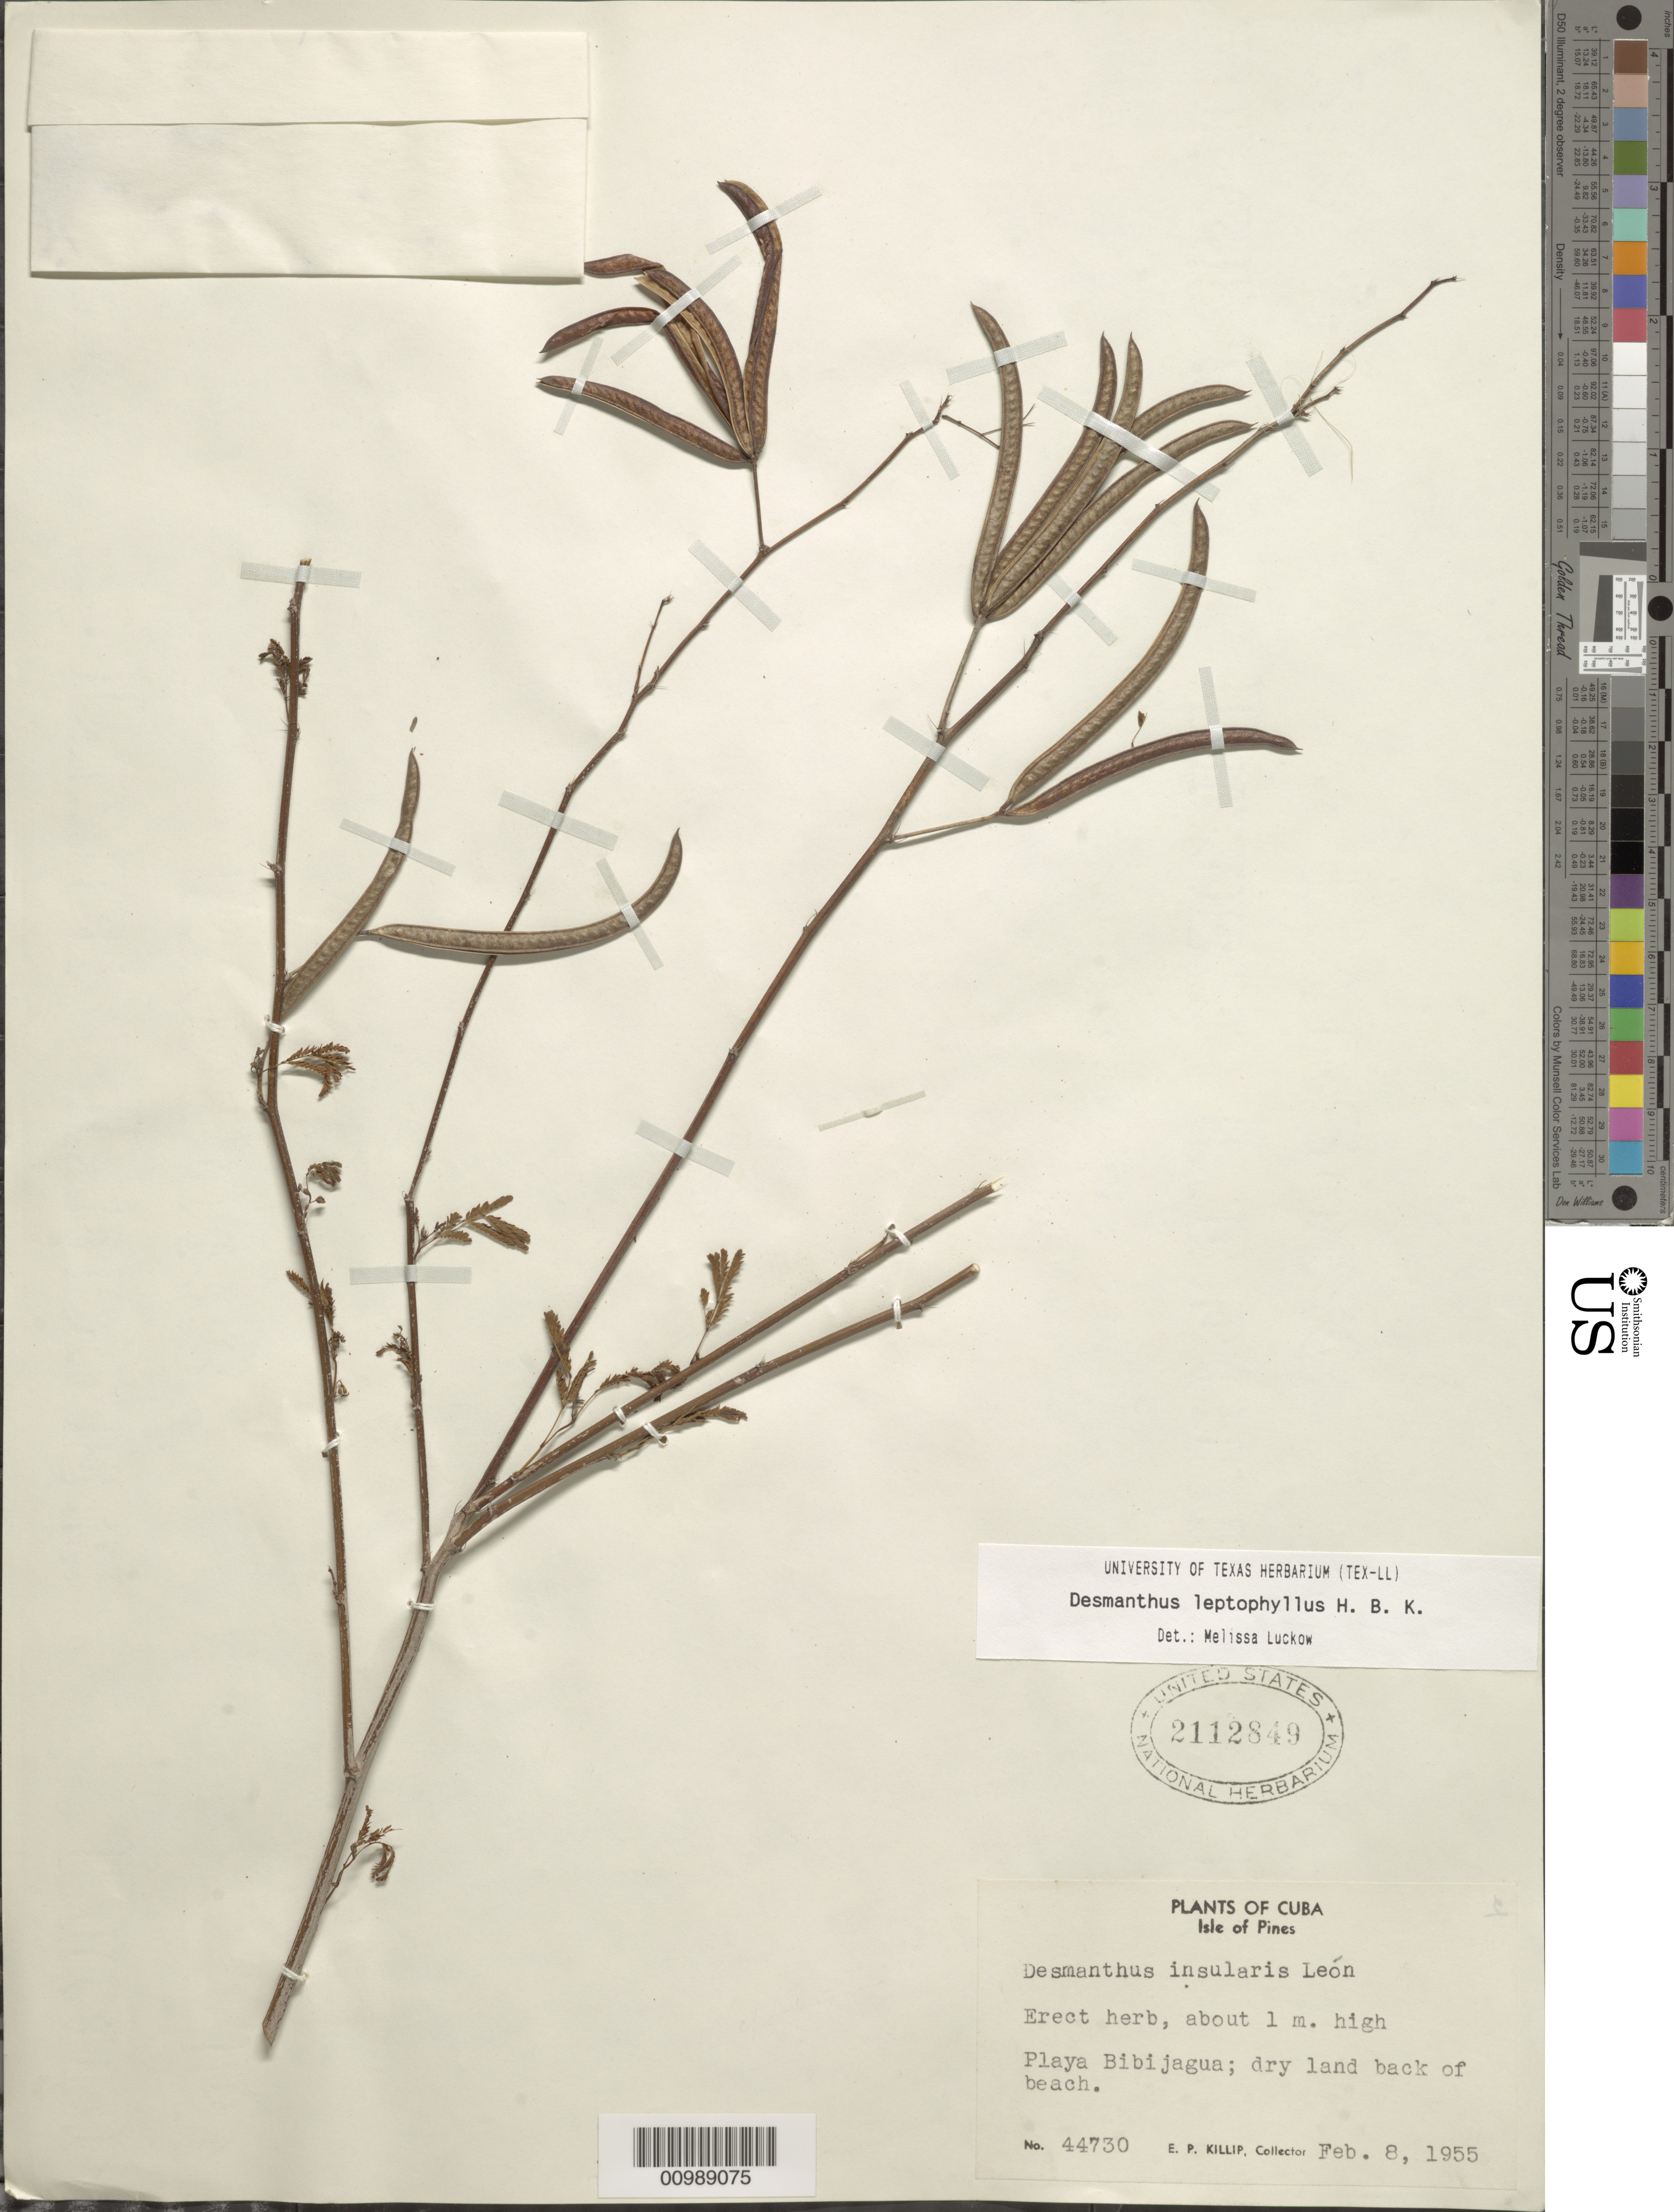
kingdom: Plantae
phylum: Tracheophyta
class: Magnoliopsida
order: Fabales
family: Fabaceae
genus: Desmanthus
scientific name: Desmanthus leptophyllus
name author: Kunth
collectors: E. P. Killip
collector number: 44730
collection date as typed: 08 Feb 1955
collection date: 1955-02-08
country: Cuba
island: Isla de la Juventud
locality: Playa Bibijagua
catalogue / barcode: US 2112849